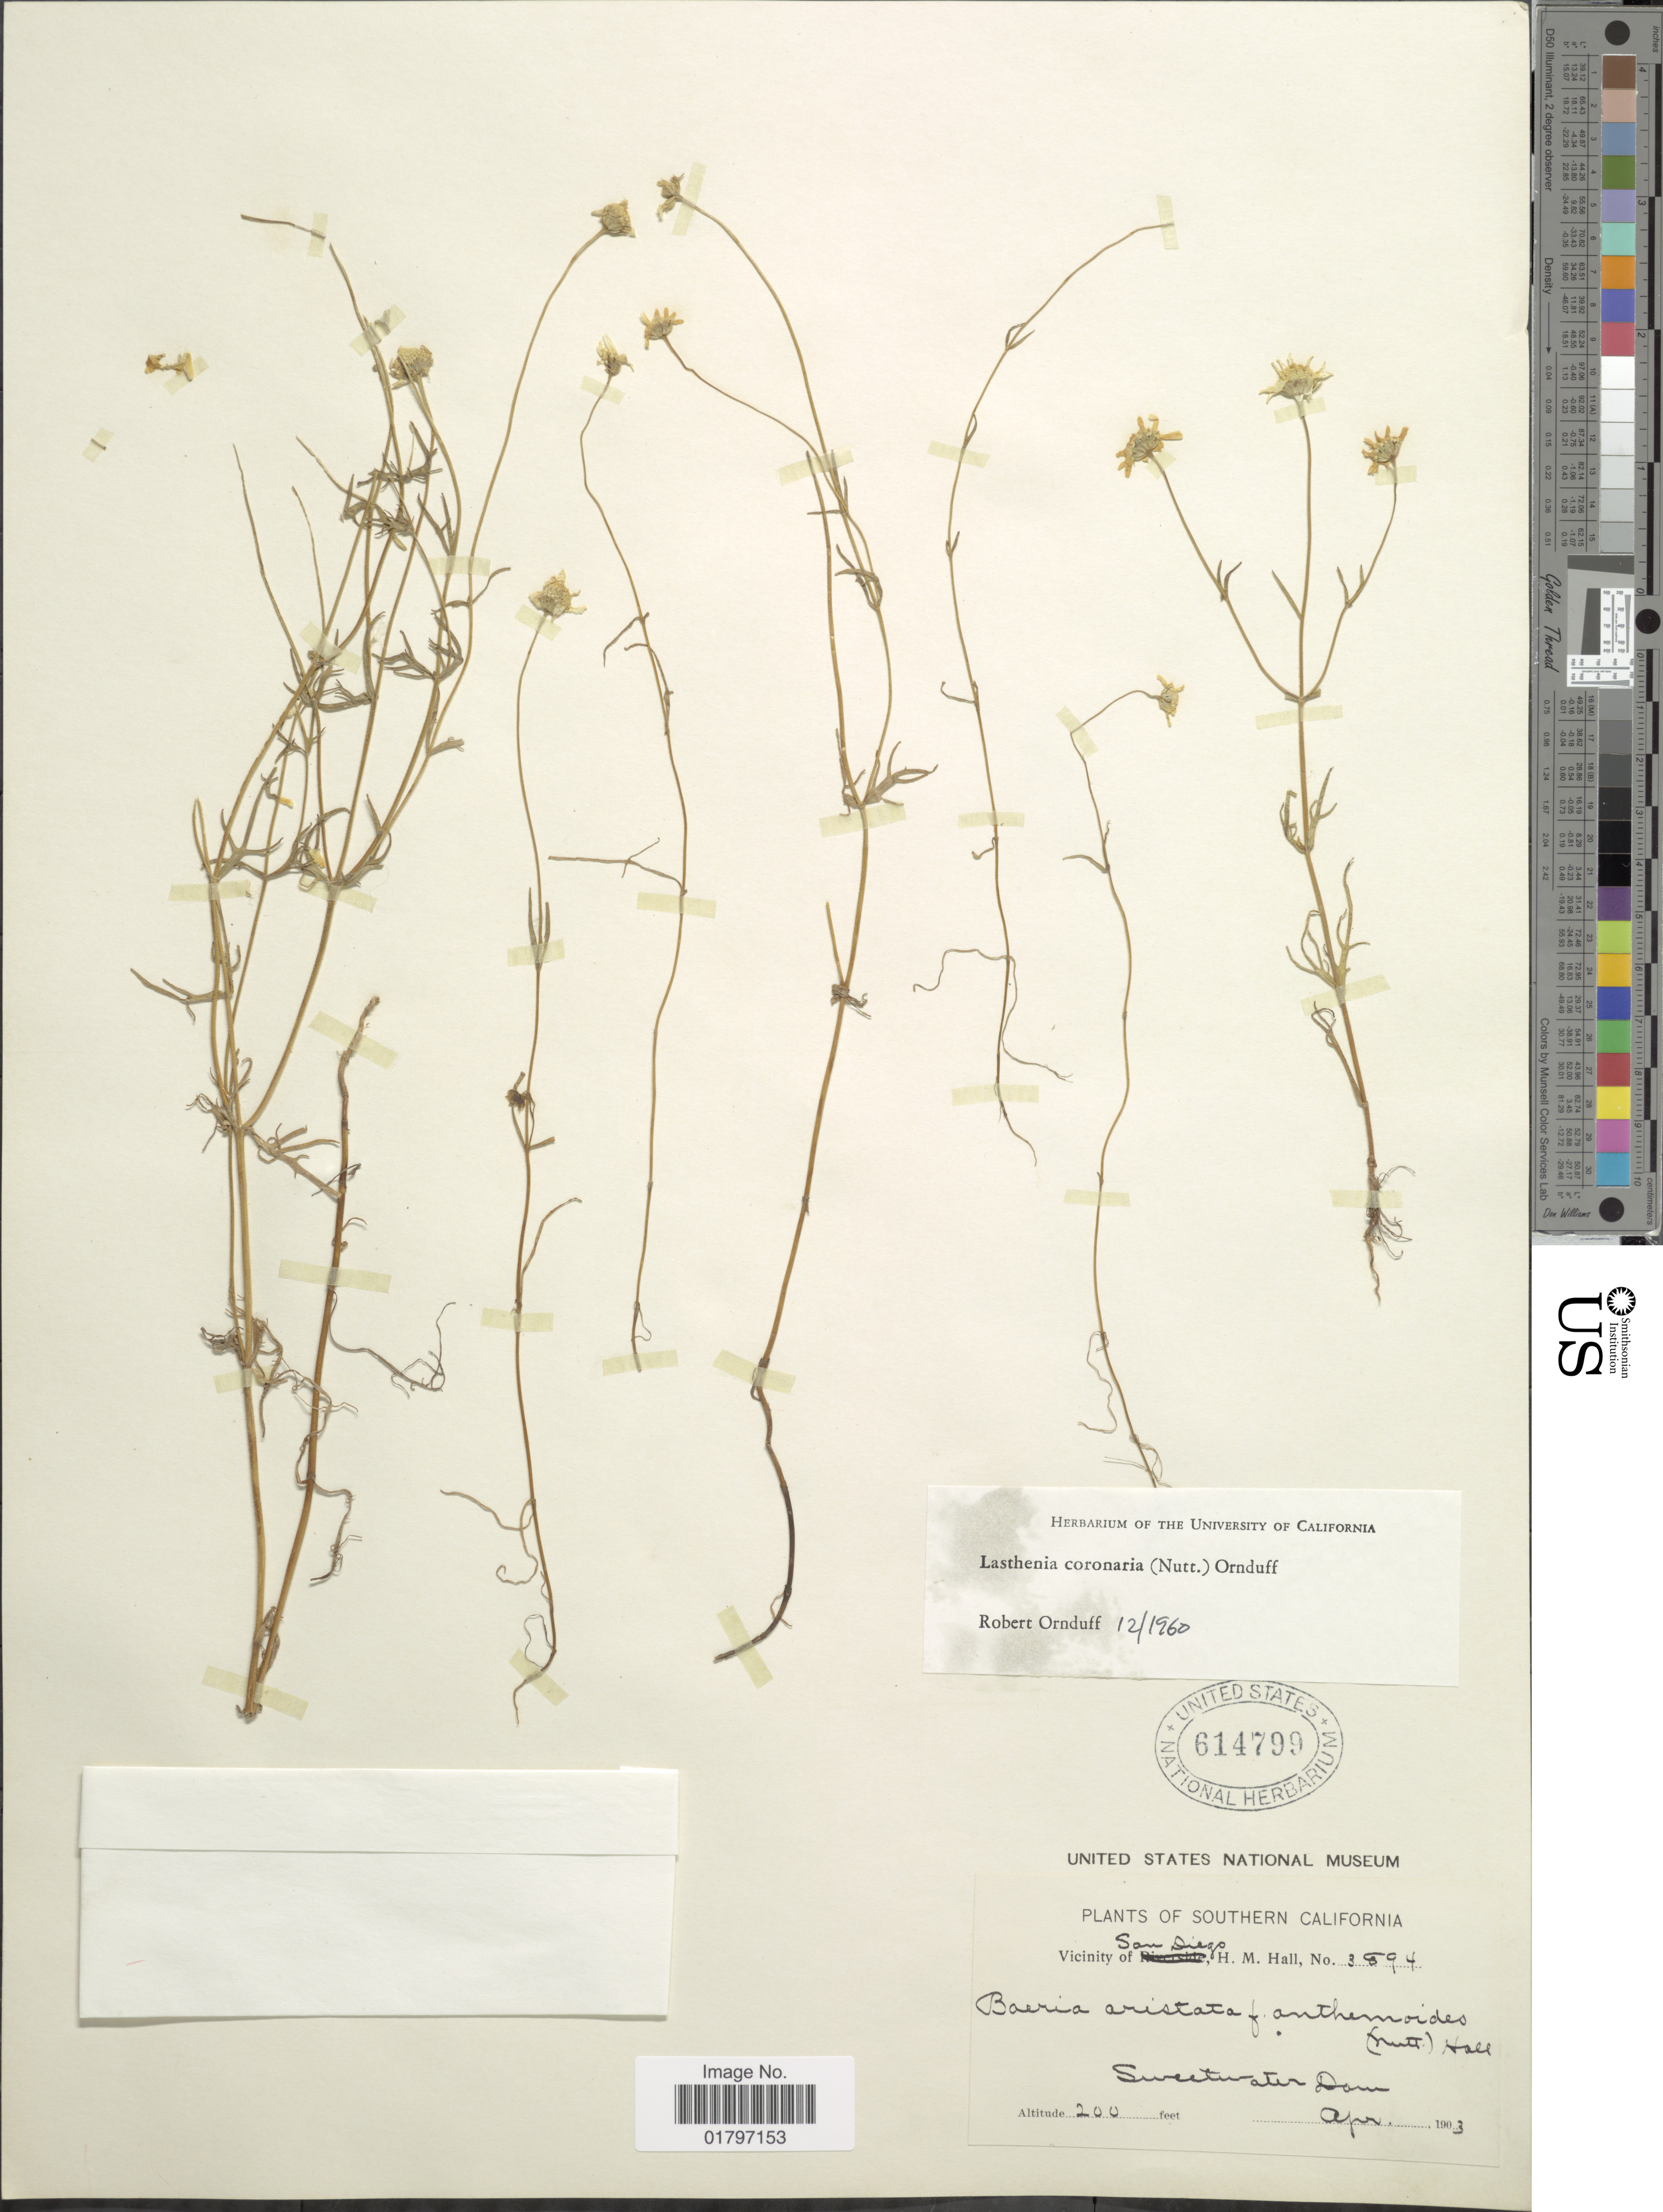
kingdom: Plantae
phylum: Tracheophyta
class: Magnoliopsida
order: Asterales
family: Asteraceae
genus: Lasthenia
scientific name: Lasthenia coronaria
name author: (Nutt.) Ornduff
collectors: H. M. Hall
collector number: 3894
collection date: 1903-04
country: United States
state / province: California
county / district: San Diego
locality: Southern California. Vicinity of San Diego. Sweetwater Dam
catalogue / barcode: US 614799